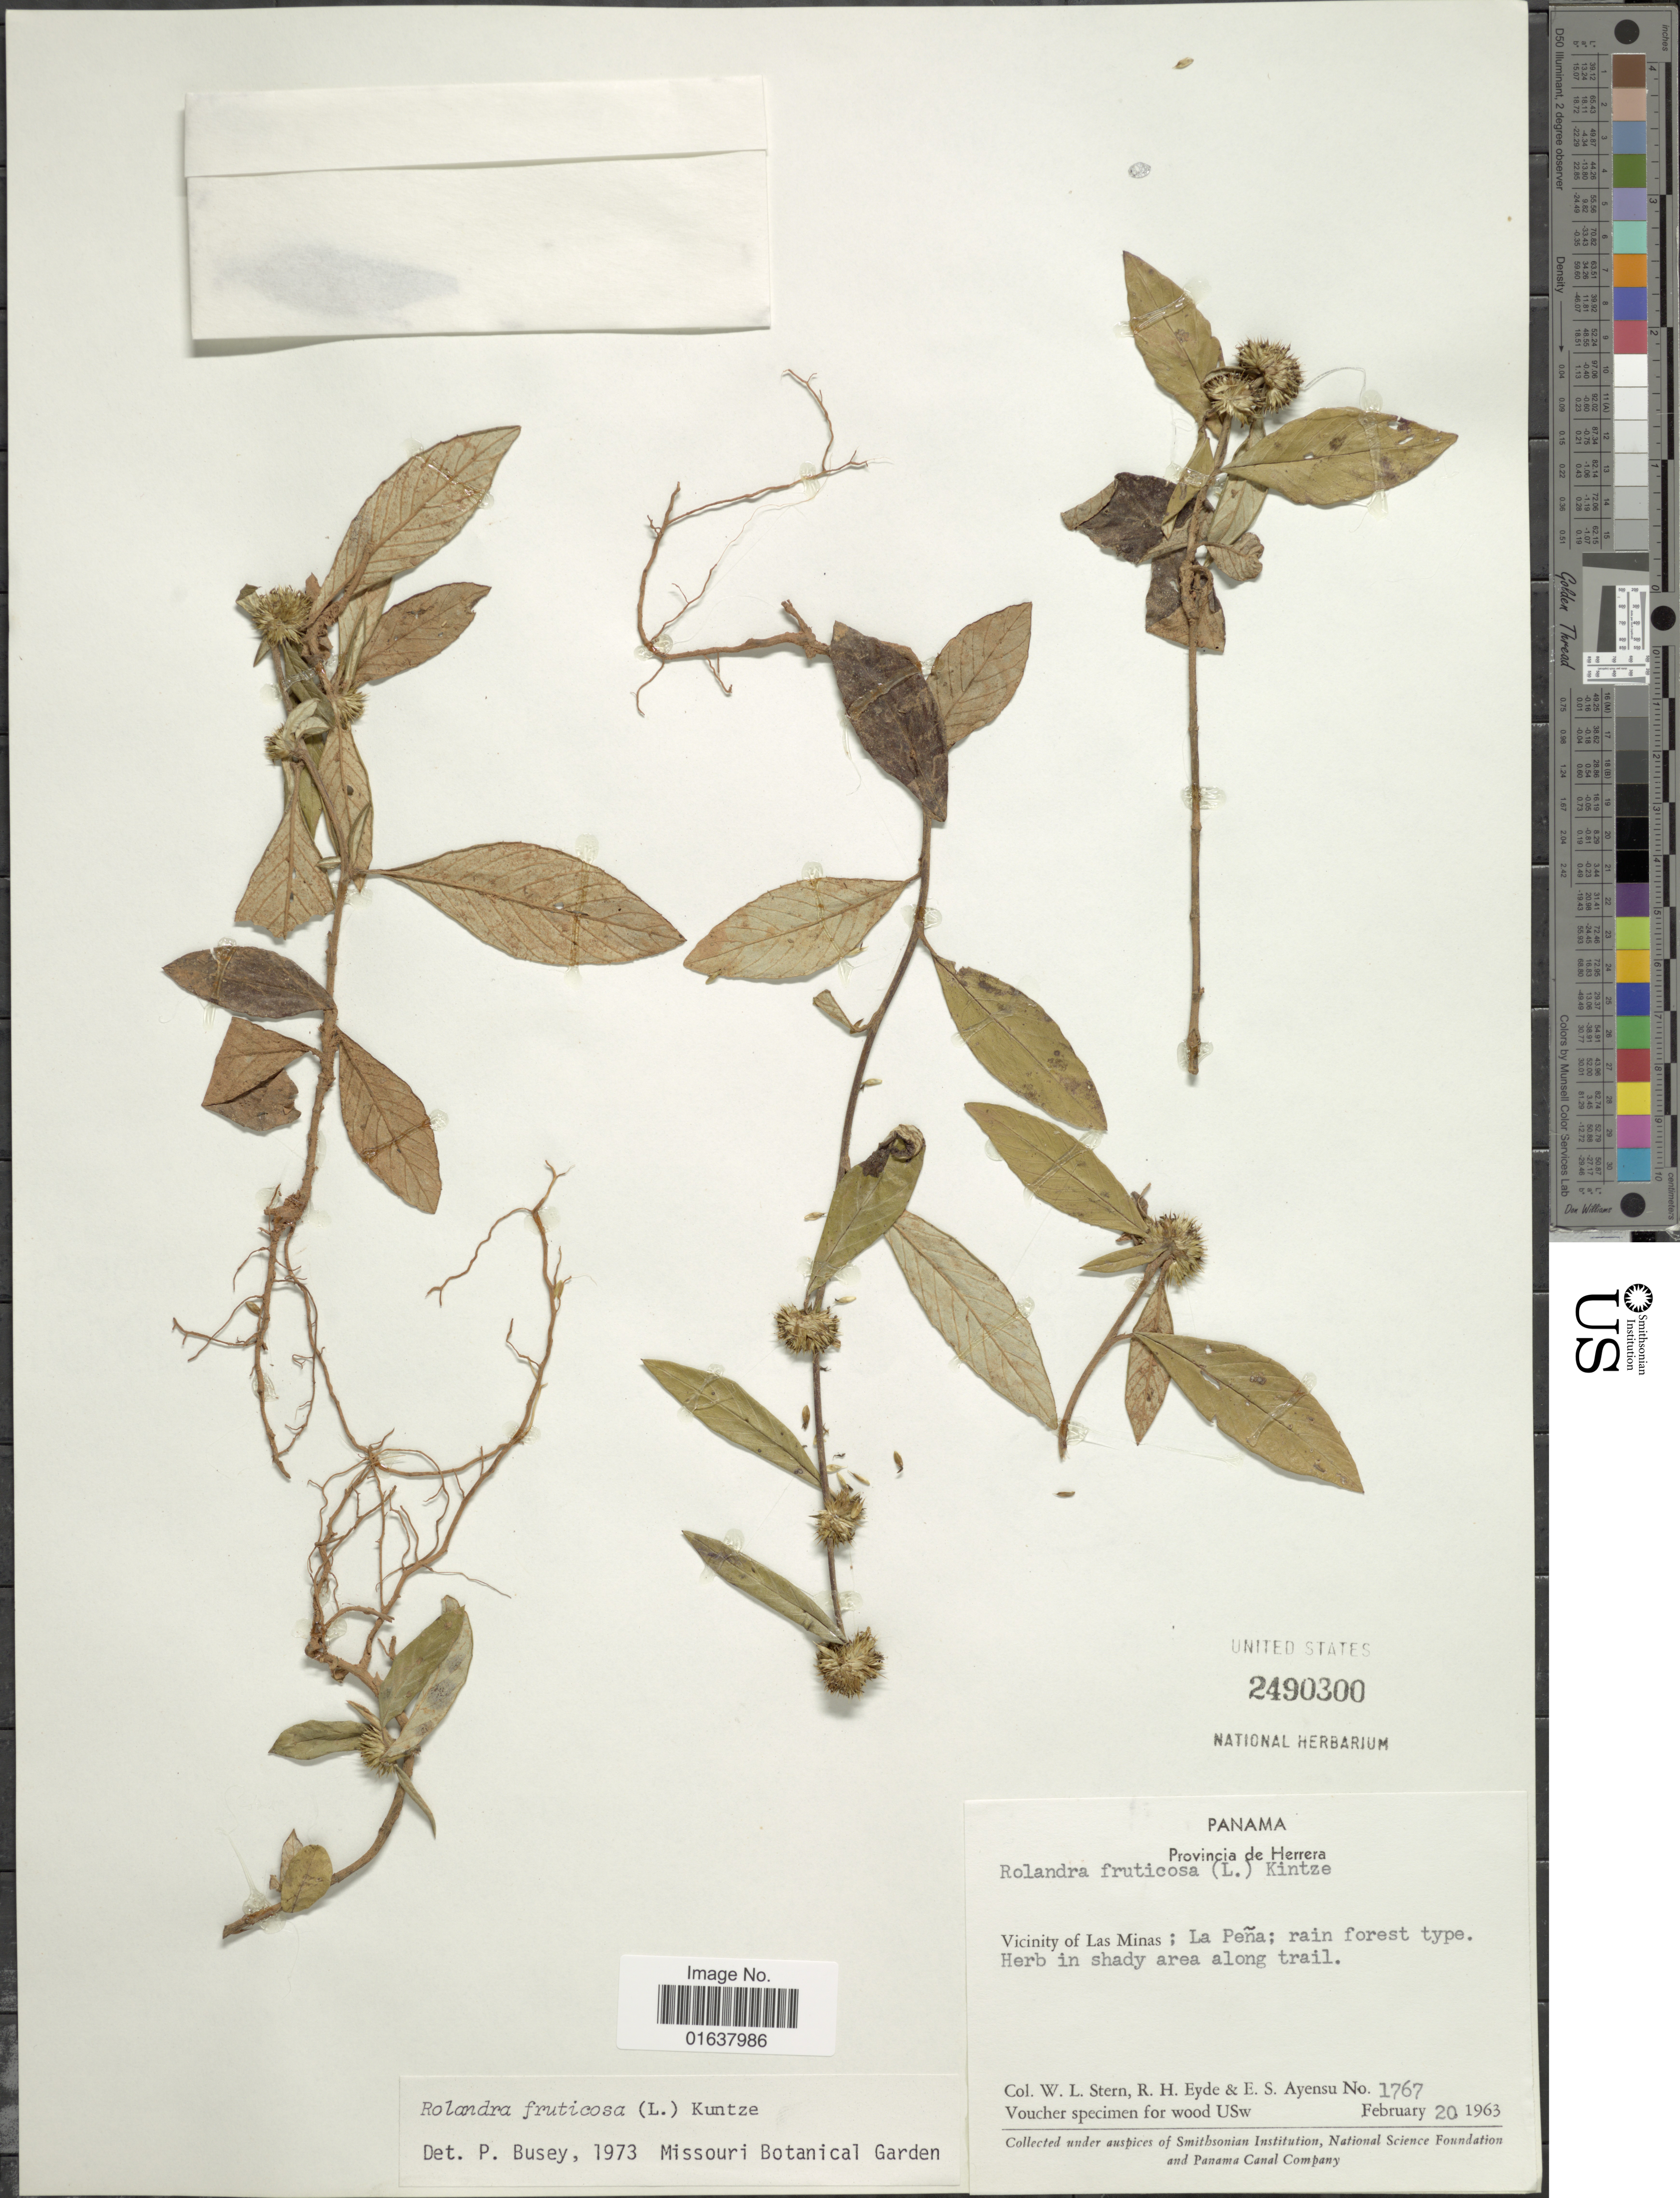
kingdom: Plantae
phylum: Tracheophyta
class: Magnoliopsida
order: Asterales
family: Asteraceae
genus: Rolandra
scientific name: Rolandra fruticosa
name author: (L.) Kuntze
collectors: W. L. Stern, R. H. Eyde & E. S. Ayensu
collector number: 1767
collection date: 1963-02-20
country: Panama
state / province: Herrera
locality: Vicinity of Las Minas: La Pena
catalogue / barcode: US 2490300